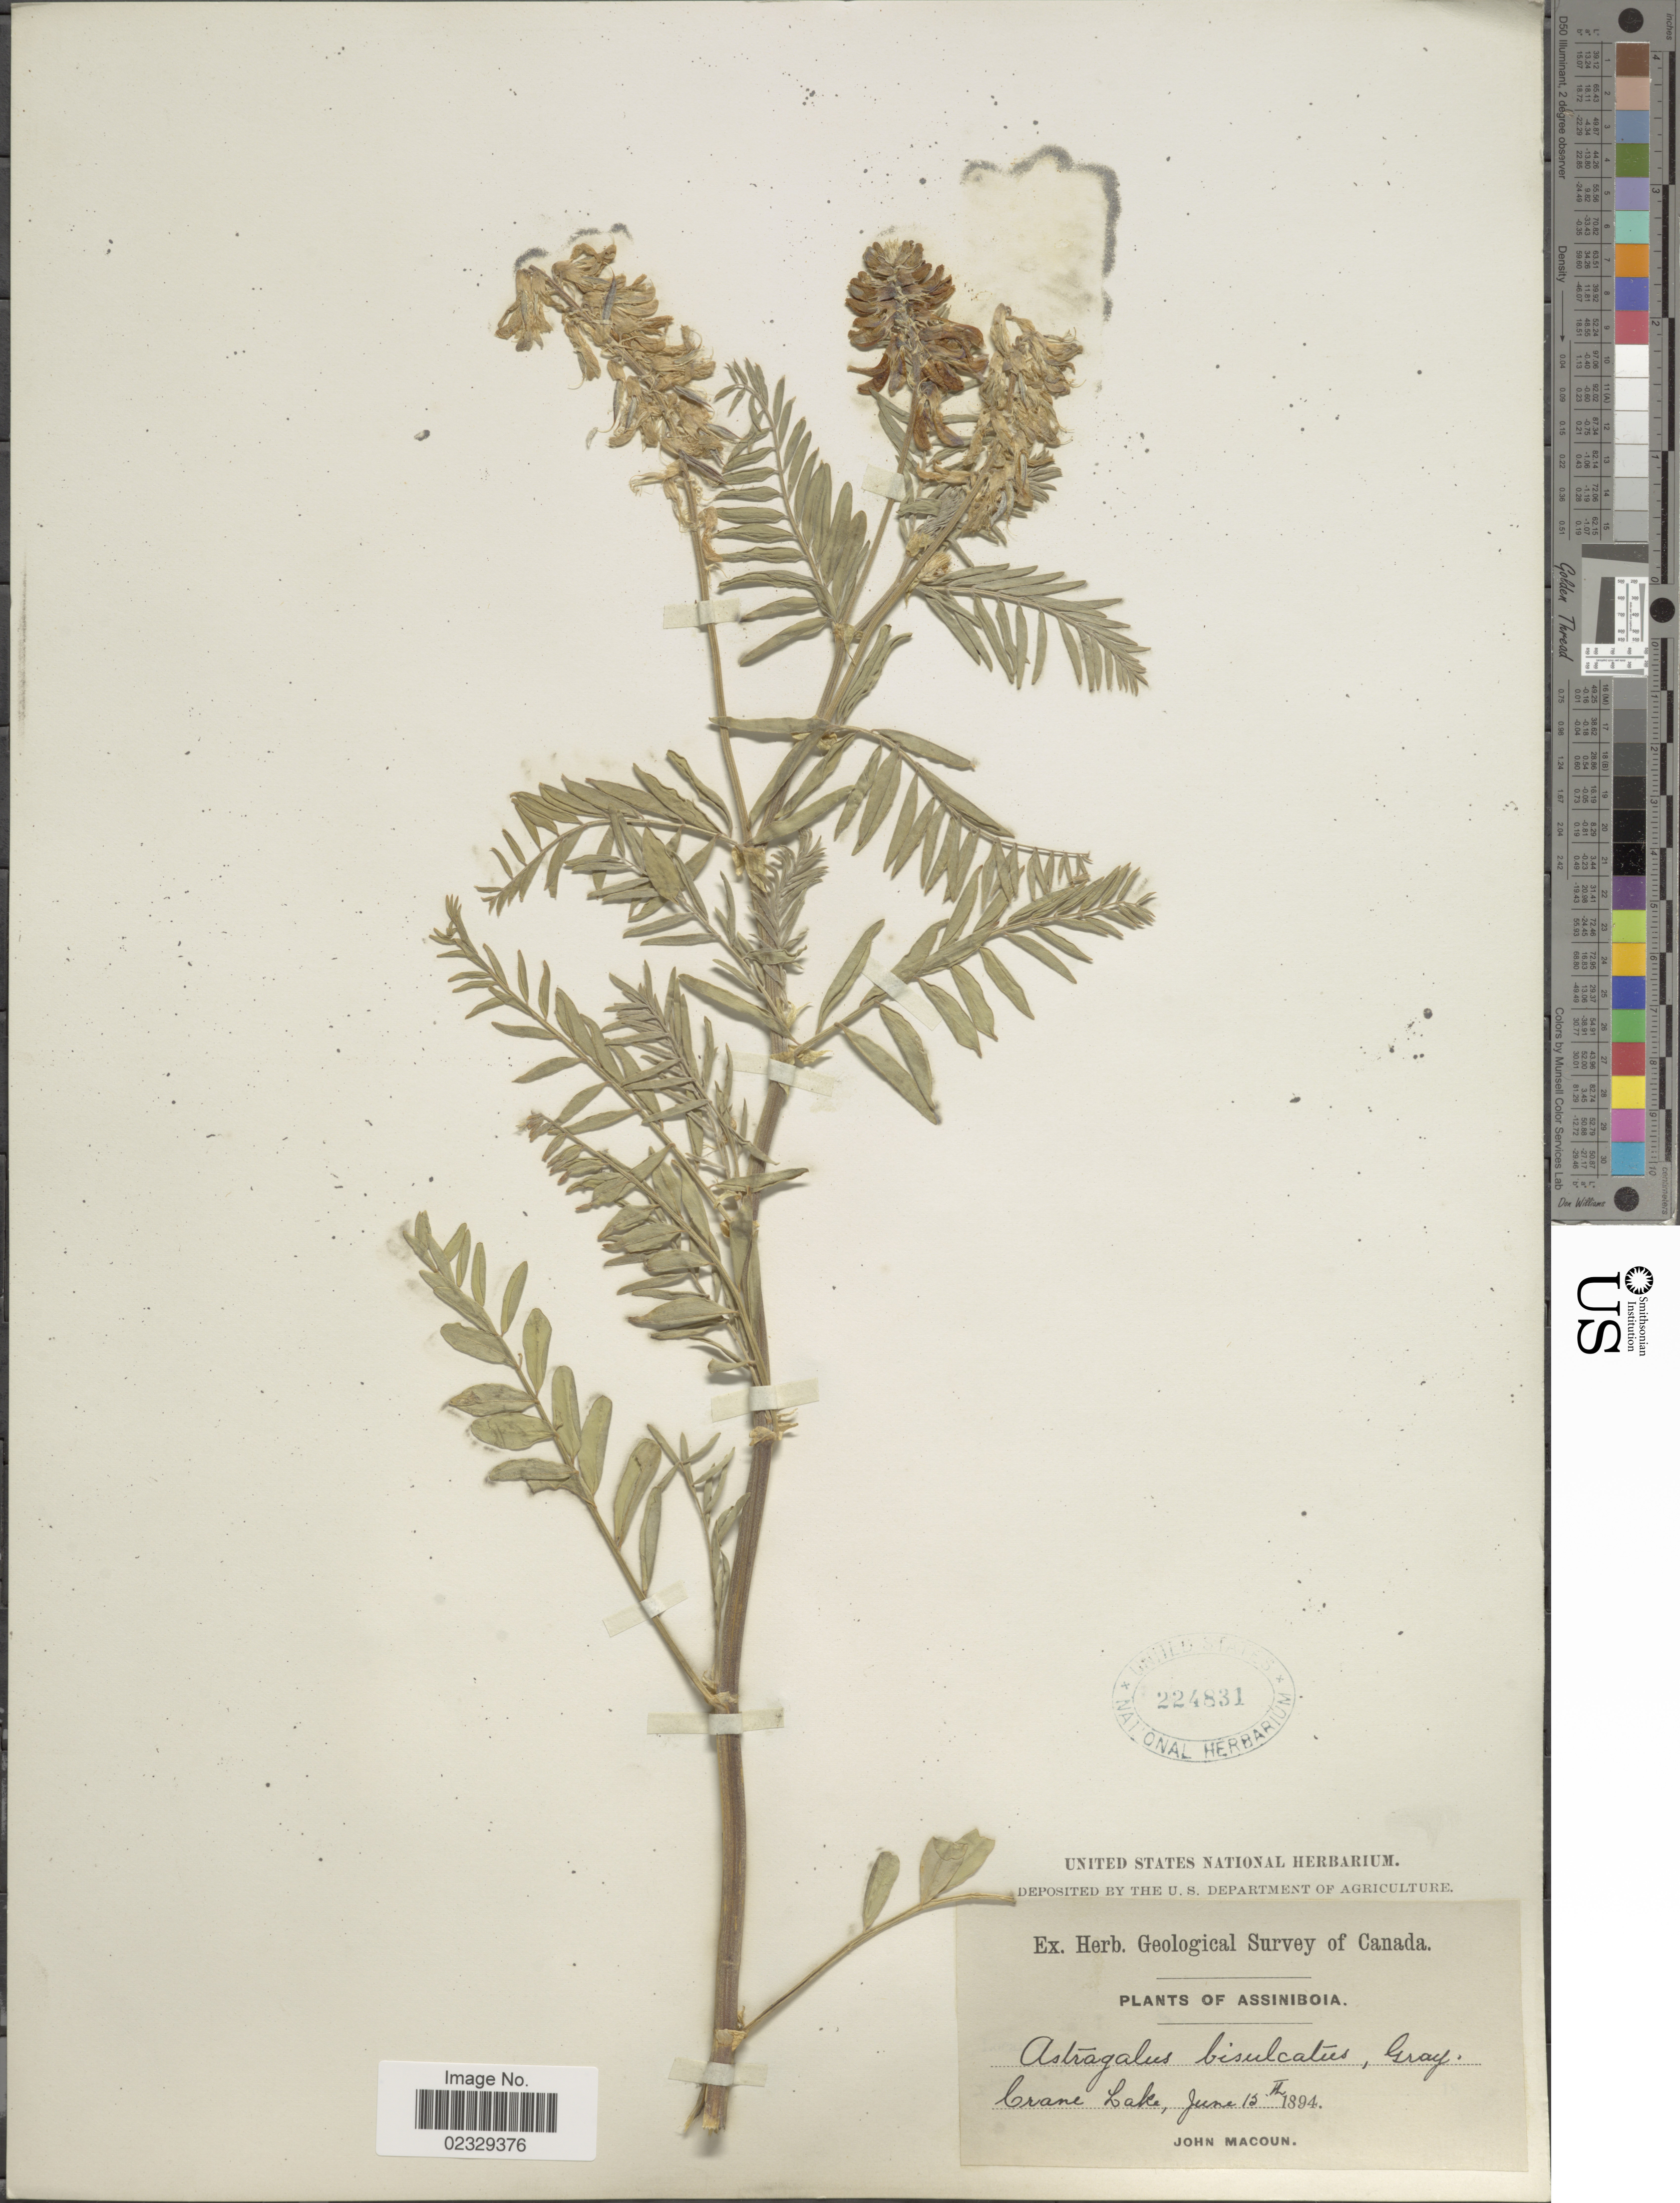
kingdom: Plantae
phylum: Tracheophyta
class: Magnoliopsida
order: Fabales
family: Fabaceae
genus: Astragalus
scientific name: Astragalus bisulcatus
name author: (Hook.) A. Gray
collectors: J. Macoun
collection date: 1894-08-15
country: Canada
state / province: Saskatchewan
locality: Assiniboia, Crane Lake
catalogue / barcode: US 224831